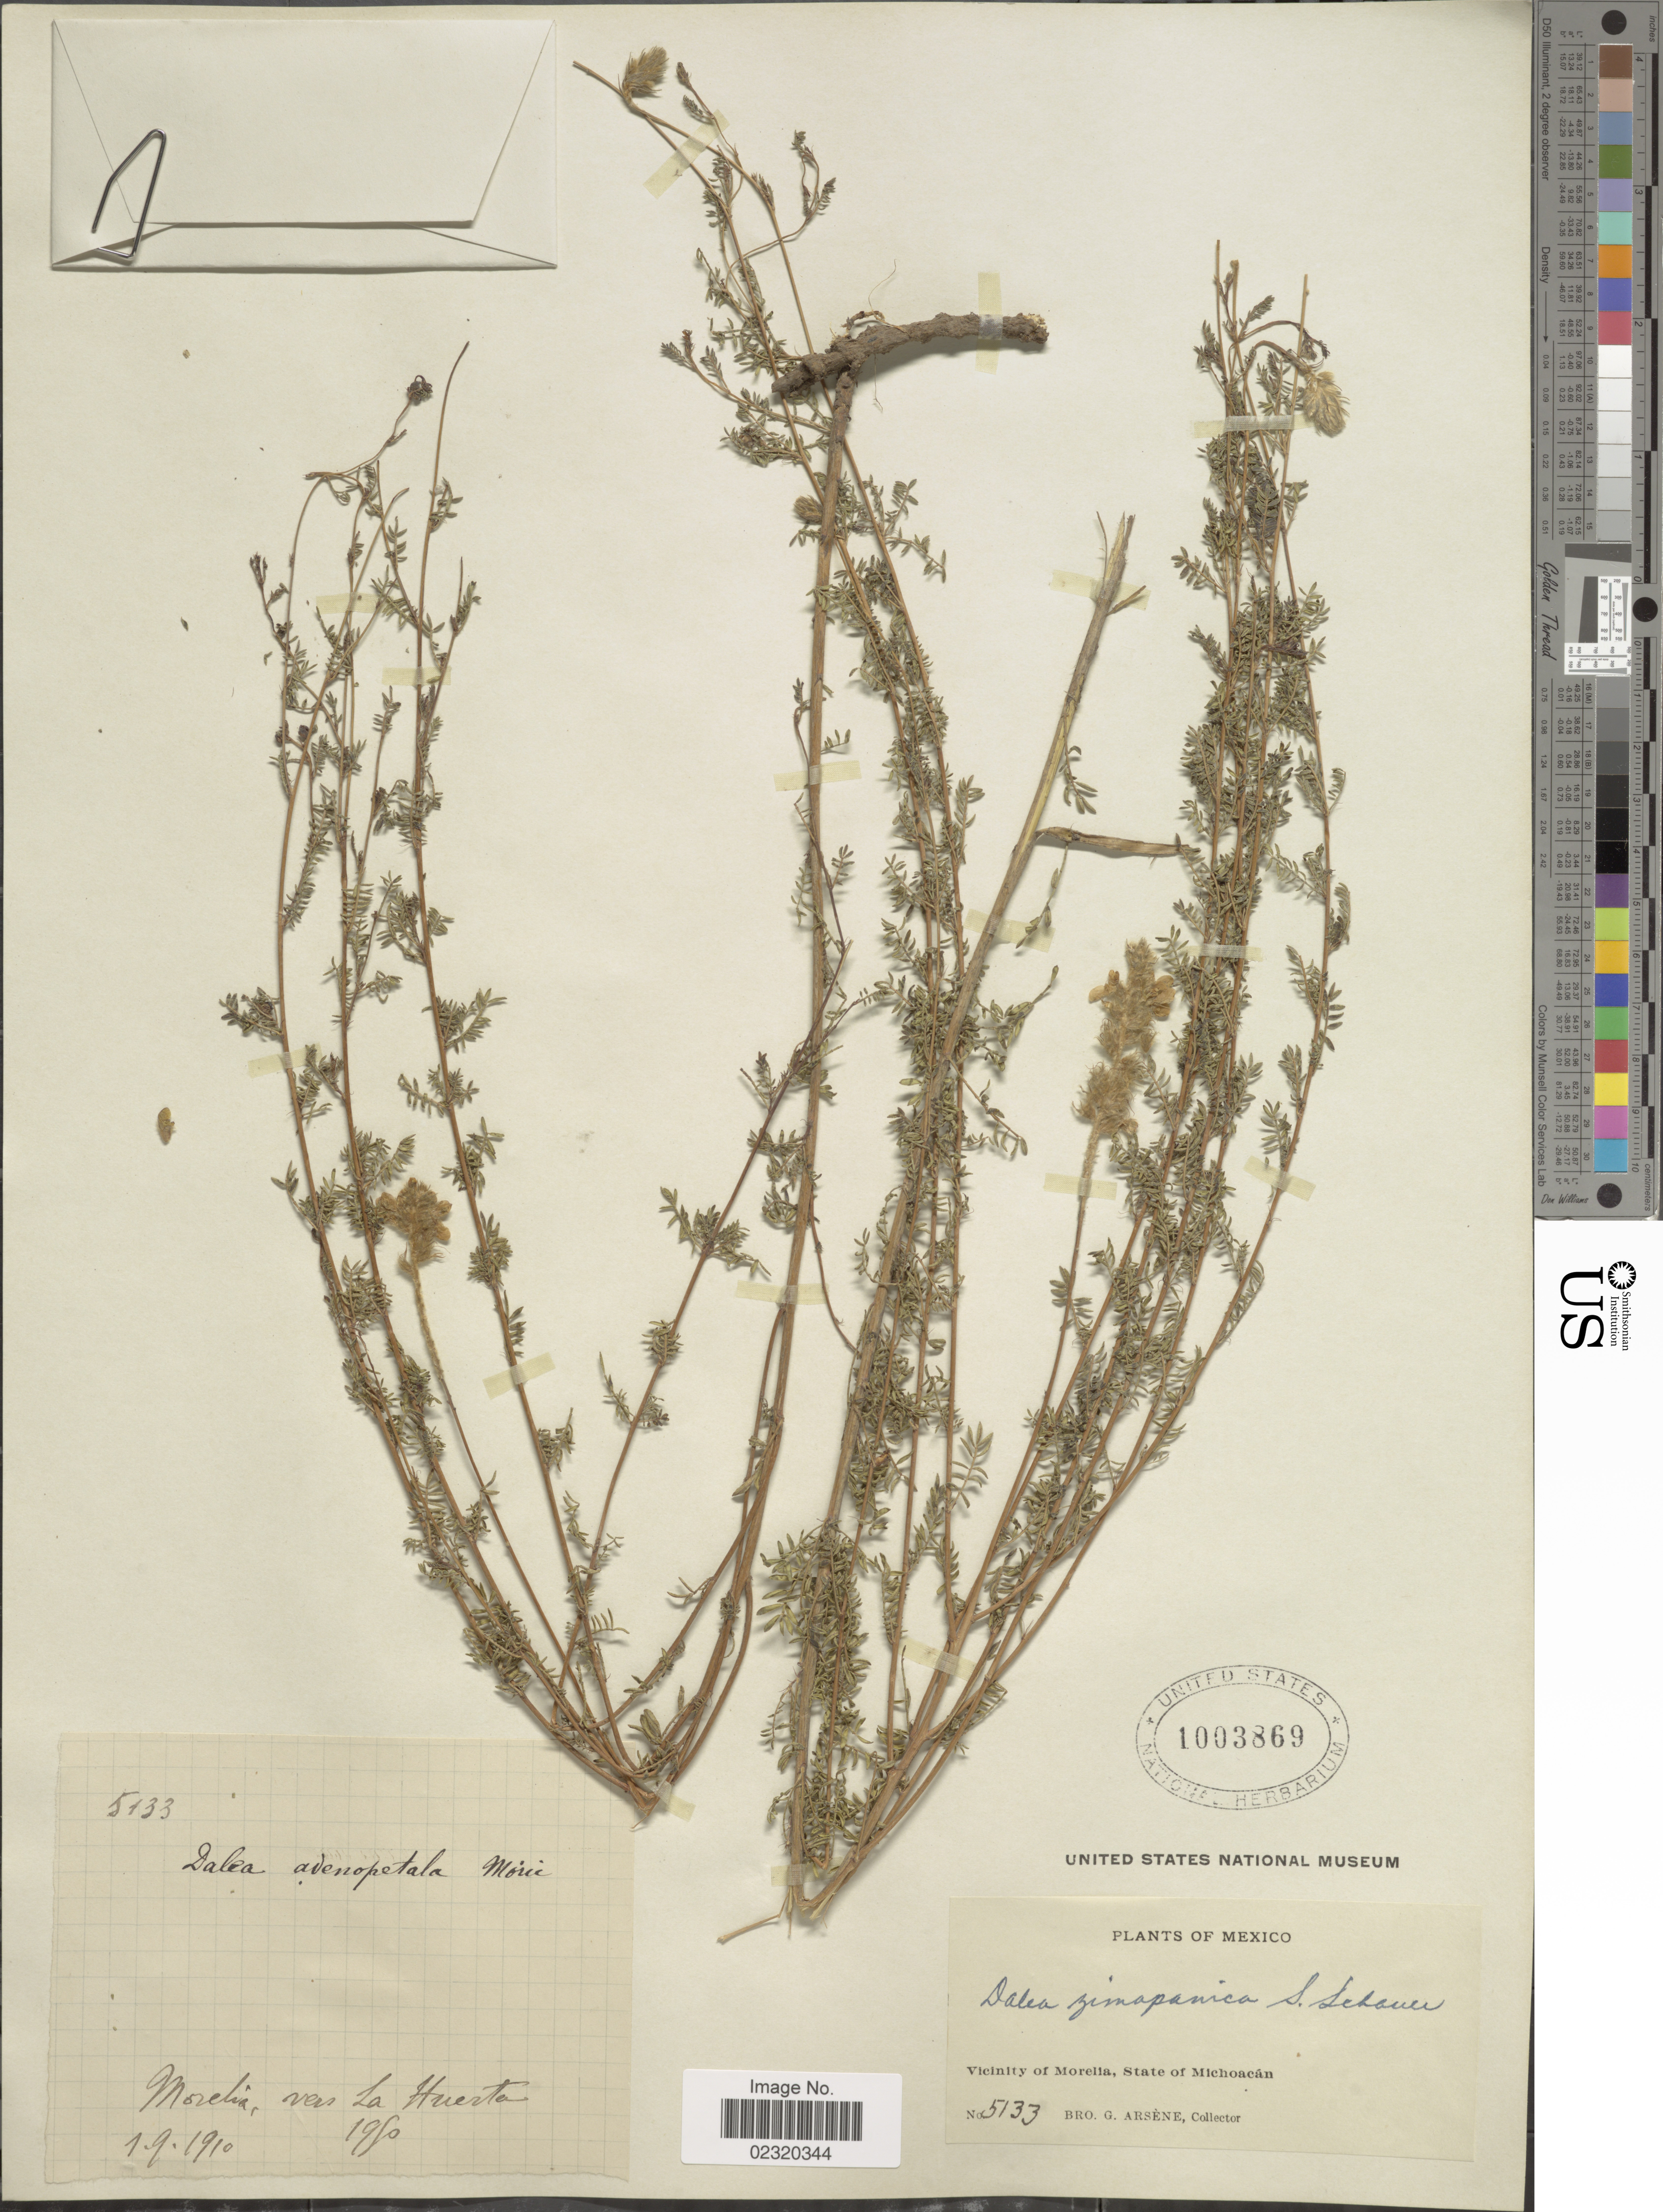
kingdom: Plantae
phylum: Tracheophyta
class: Magnoliopsida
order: Fabales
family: Fabaceae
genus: Dalea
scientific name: Dalea zimapanica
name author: S. Schauer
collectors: Bro. G. Arsène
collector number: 5133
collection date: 1910-09-01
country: Mexico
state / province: Michoacán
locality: Morelia, vers La Huerta, Vicinity of Morelia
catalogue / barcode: US 1003869